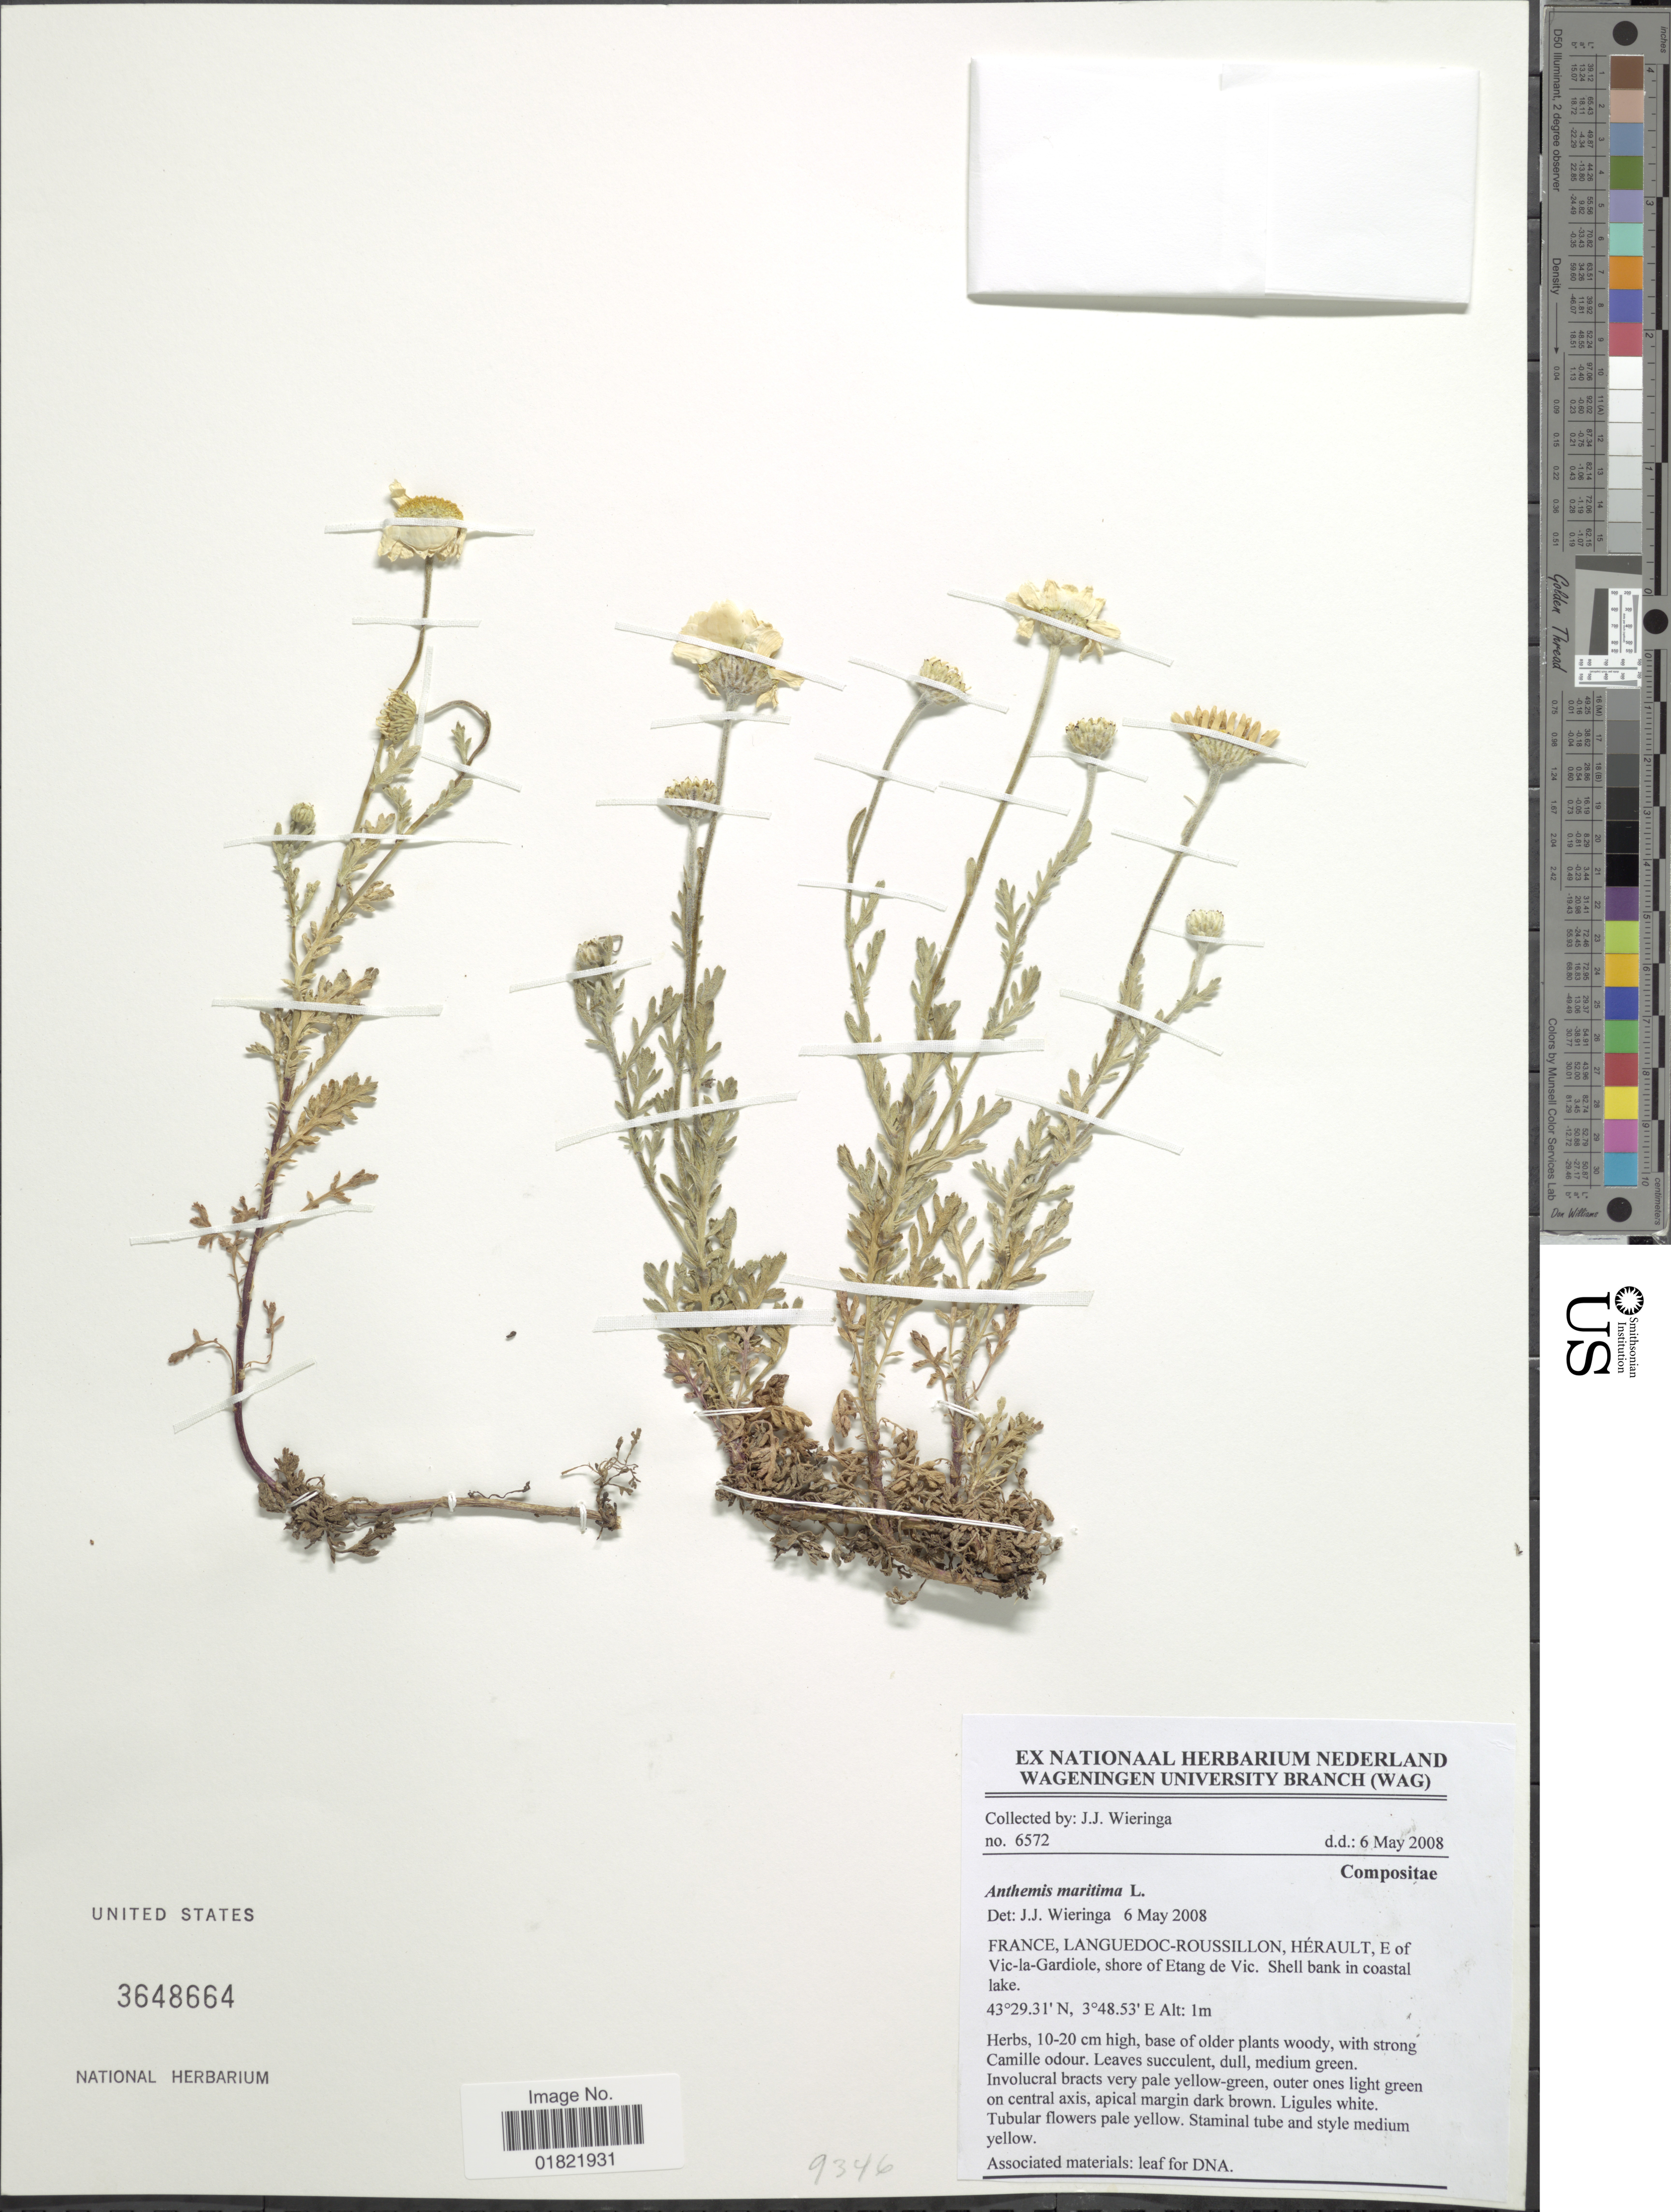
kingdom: Plantae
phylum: Tracheophyta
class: Magnoliopsida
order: Asterales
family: Asteraceae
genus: Anthemis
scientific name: Anthemis maritima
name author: L.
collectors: J. Wieringa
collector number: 6572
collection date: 2008-05-06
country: France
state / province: Occitanie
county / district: Hérault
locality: Herault, E of Vic-la-Gardiole, shore of Etang de Vic. Shell bank in coastal lake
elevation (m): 1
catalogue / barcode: US 3648664